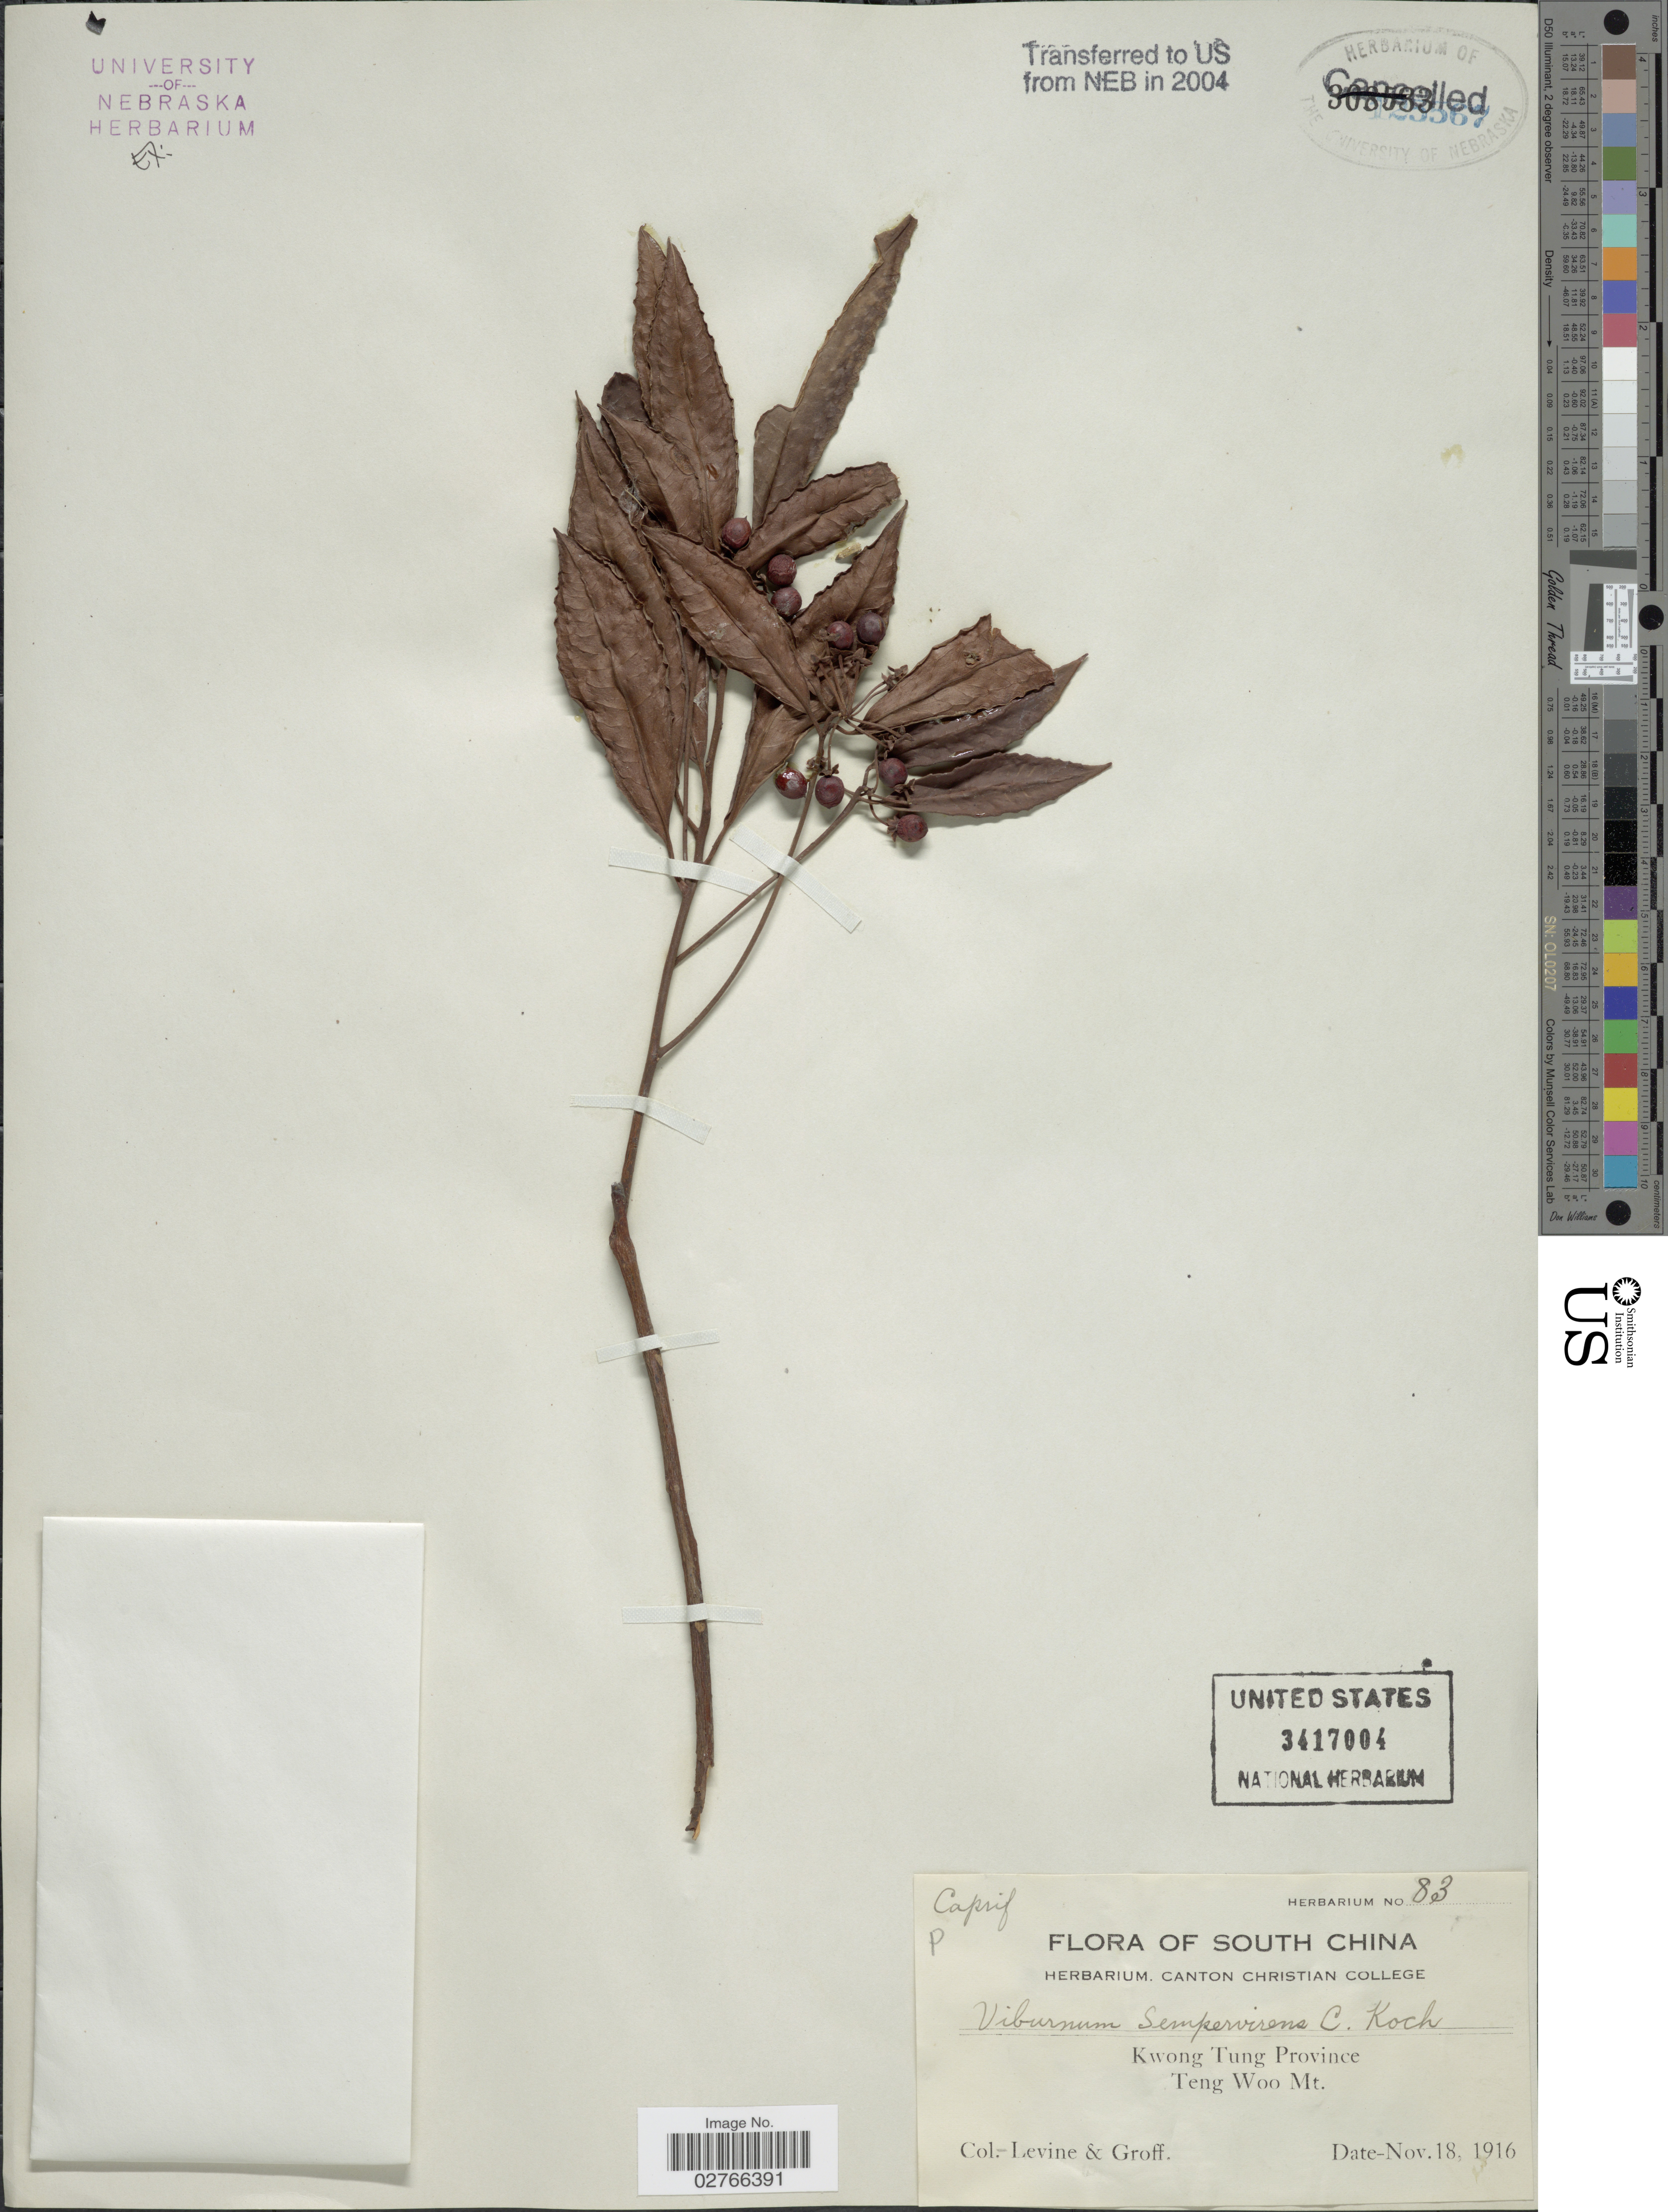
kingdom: Plantae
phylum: Tracheophyta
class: Magnoliopsida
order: Dipsacales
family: Viburnaceae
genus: Viburnum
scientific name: Viburnum sempervirens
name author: K. Koch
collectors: -. Levine & -- Groff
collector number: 83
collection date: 1916-11-18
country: China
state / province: Guangdong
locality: South China, Kwong Tung Province, Teng Woo Mt.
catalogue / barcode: US 3417004